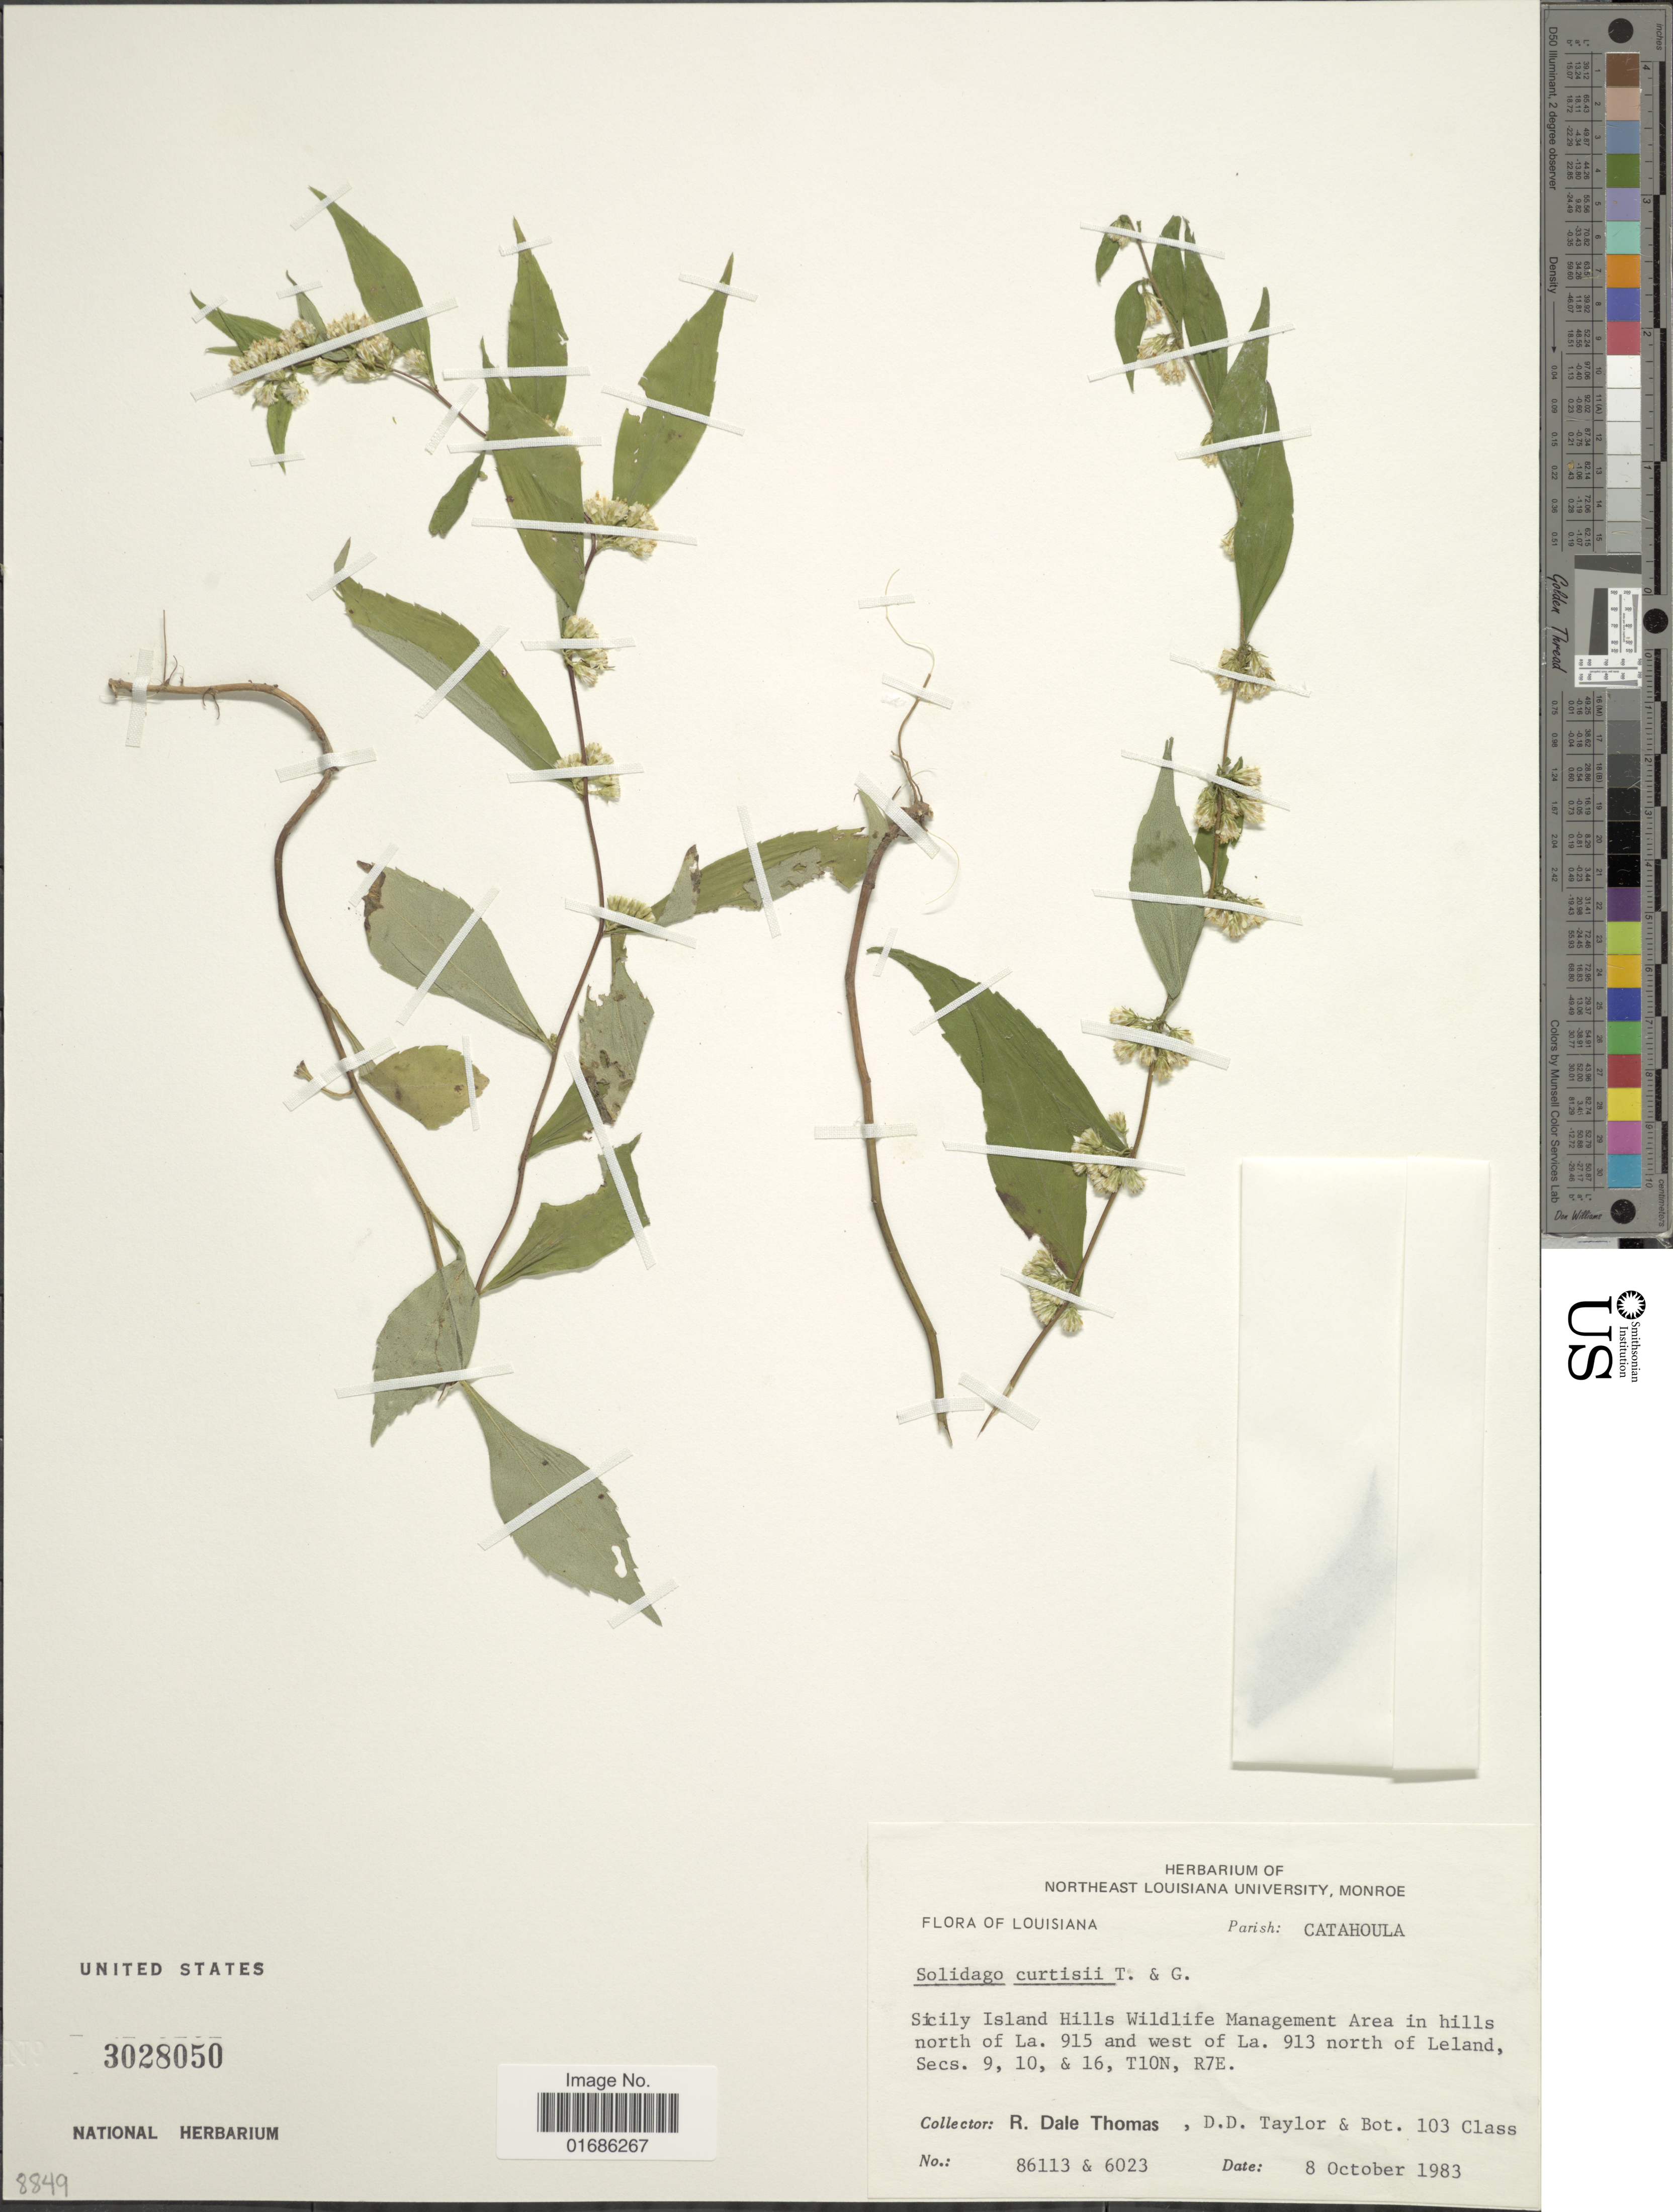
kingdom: Plantae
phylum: Tracheophyta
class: Magnoliopsida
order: Asterales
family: Asteraceae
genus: Solidago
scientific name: Solidago curtisii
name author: Torr. & A. Gray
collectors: R. Thomas, D. Taylor & Students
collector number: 86113 & 6023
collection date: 1983-10-08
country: United States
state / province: Louisiana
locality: Parish: Catahoula, Sicily Island Hills Wildlife Management Area in hills north of La. 915 and west of La. 913 north of Leland Secs. 9, 10, & 16, T10N, R7E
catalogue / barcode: US 3028050